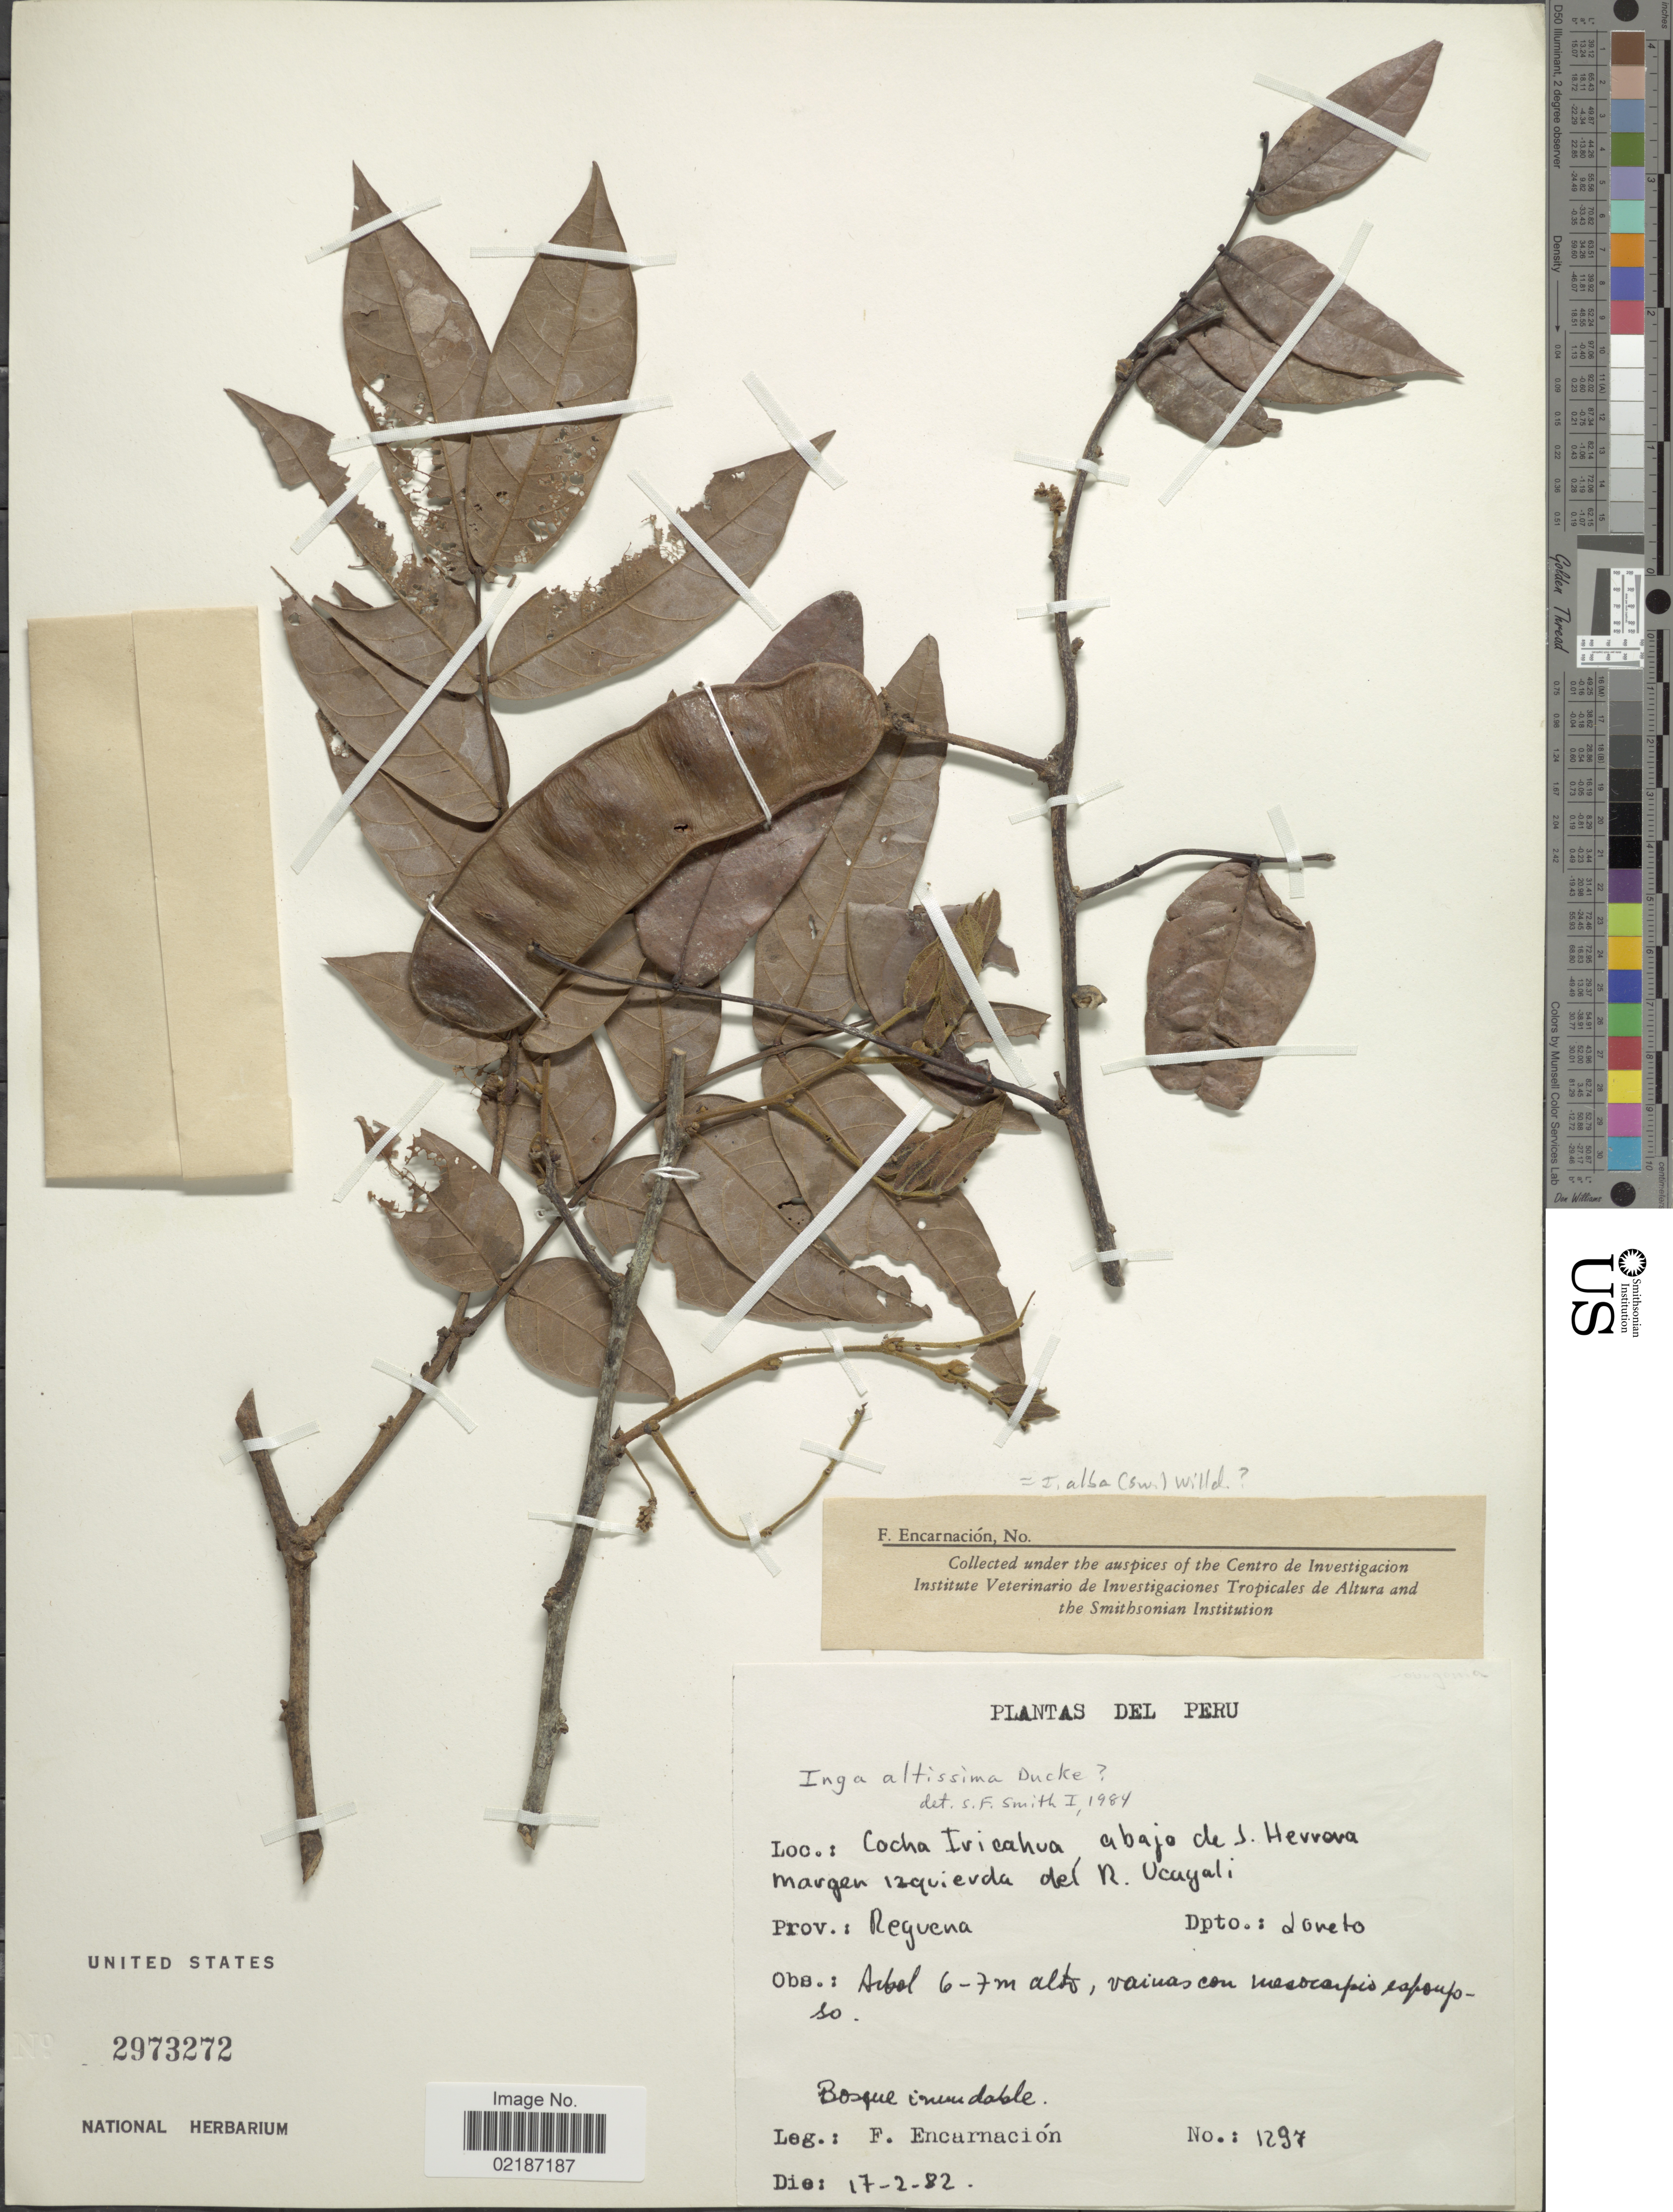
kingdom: Plantae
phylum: Tracheophyta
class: Magnoliopsida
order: Fabales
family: Fabaceae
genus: Inga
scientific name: Inga alba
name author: (Sw.) Willd.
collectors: F. Encarnación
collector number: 1297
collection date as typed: Transcribed d/m/y: 17/2/82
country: Peru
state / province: Loreto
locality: Cocha Iricahua, abajo de J. Herrera margen izquierda del R. Ucayali, Prov. Requena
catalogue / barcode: US 2973272